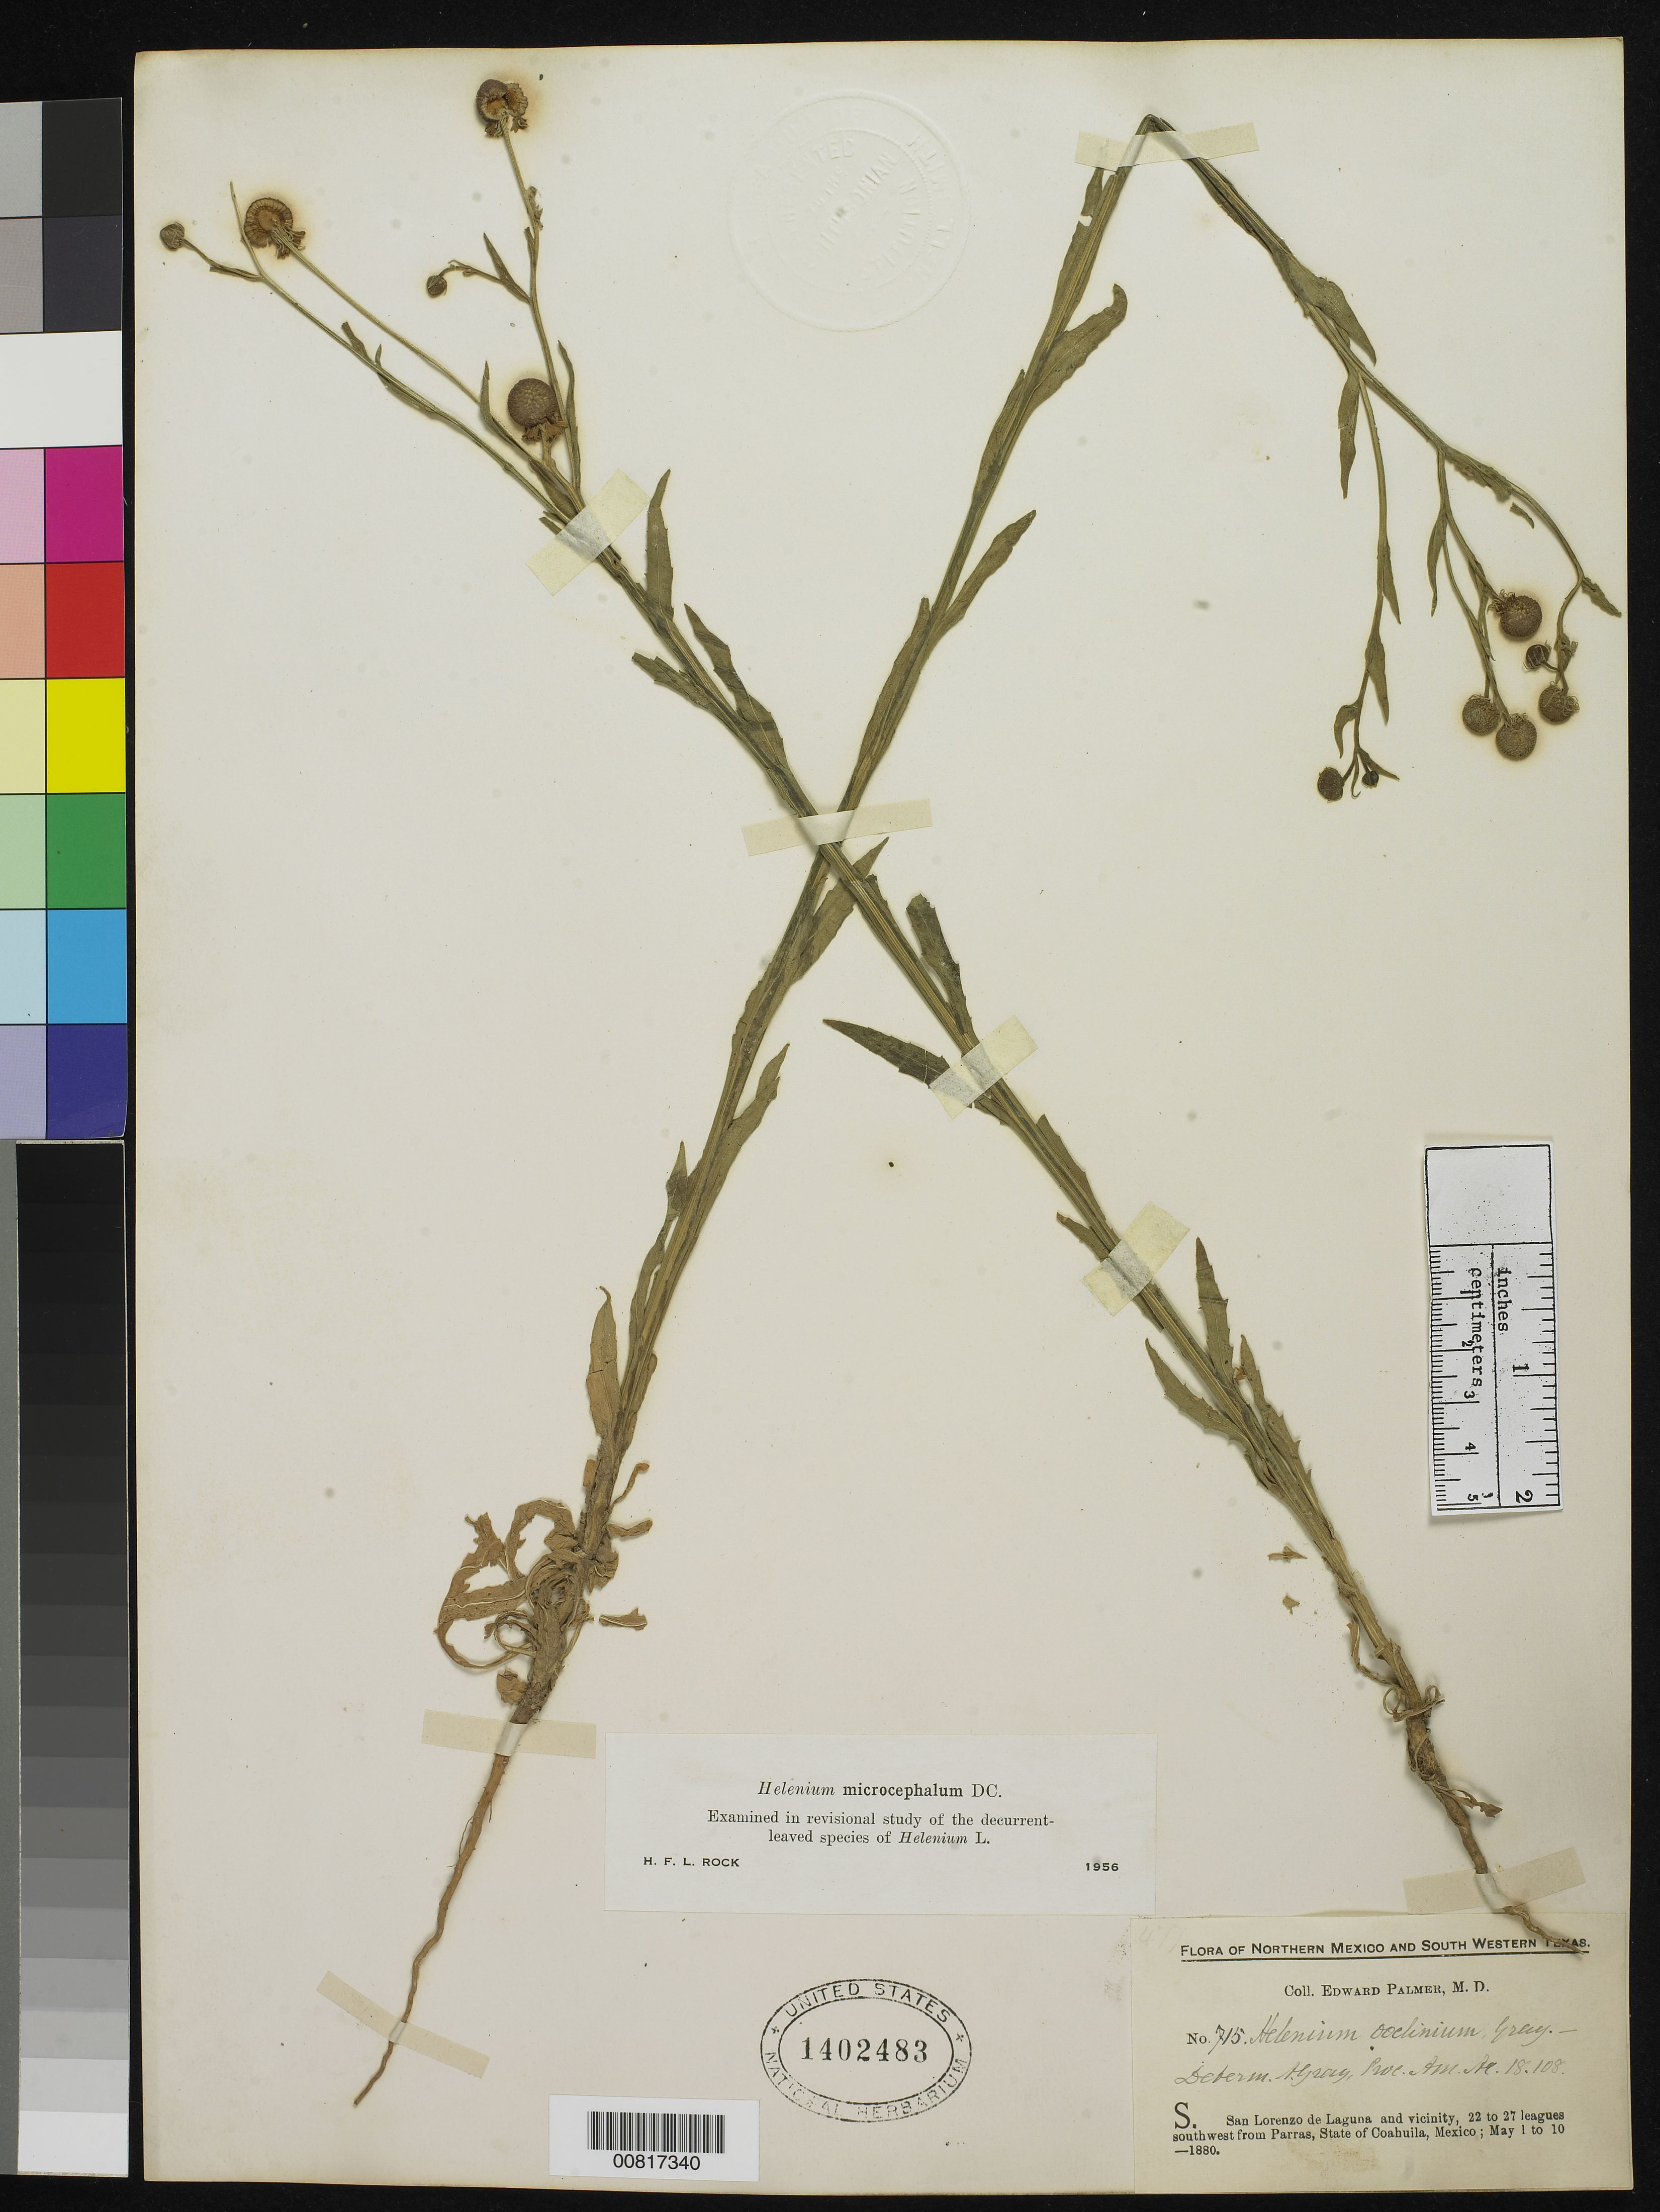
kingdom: Plantae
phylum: Tracheophyta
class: Magnoliopsida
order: Asterales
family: Asteraceae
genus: Helenium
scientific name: Helenium microcephalum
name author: DC.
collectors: E. Palmer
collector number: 715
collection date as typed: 01 May 1880 to 10 May 1880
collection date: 1880-05-01/1880-05-10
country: Mexico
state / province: Coahuila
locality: S. San Lorenzo de Laguna and vicinity, 22 to 27 leagues southwest from Parras, Coahuila.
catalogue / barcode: US 1402483